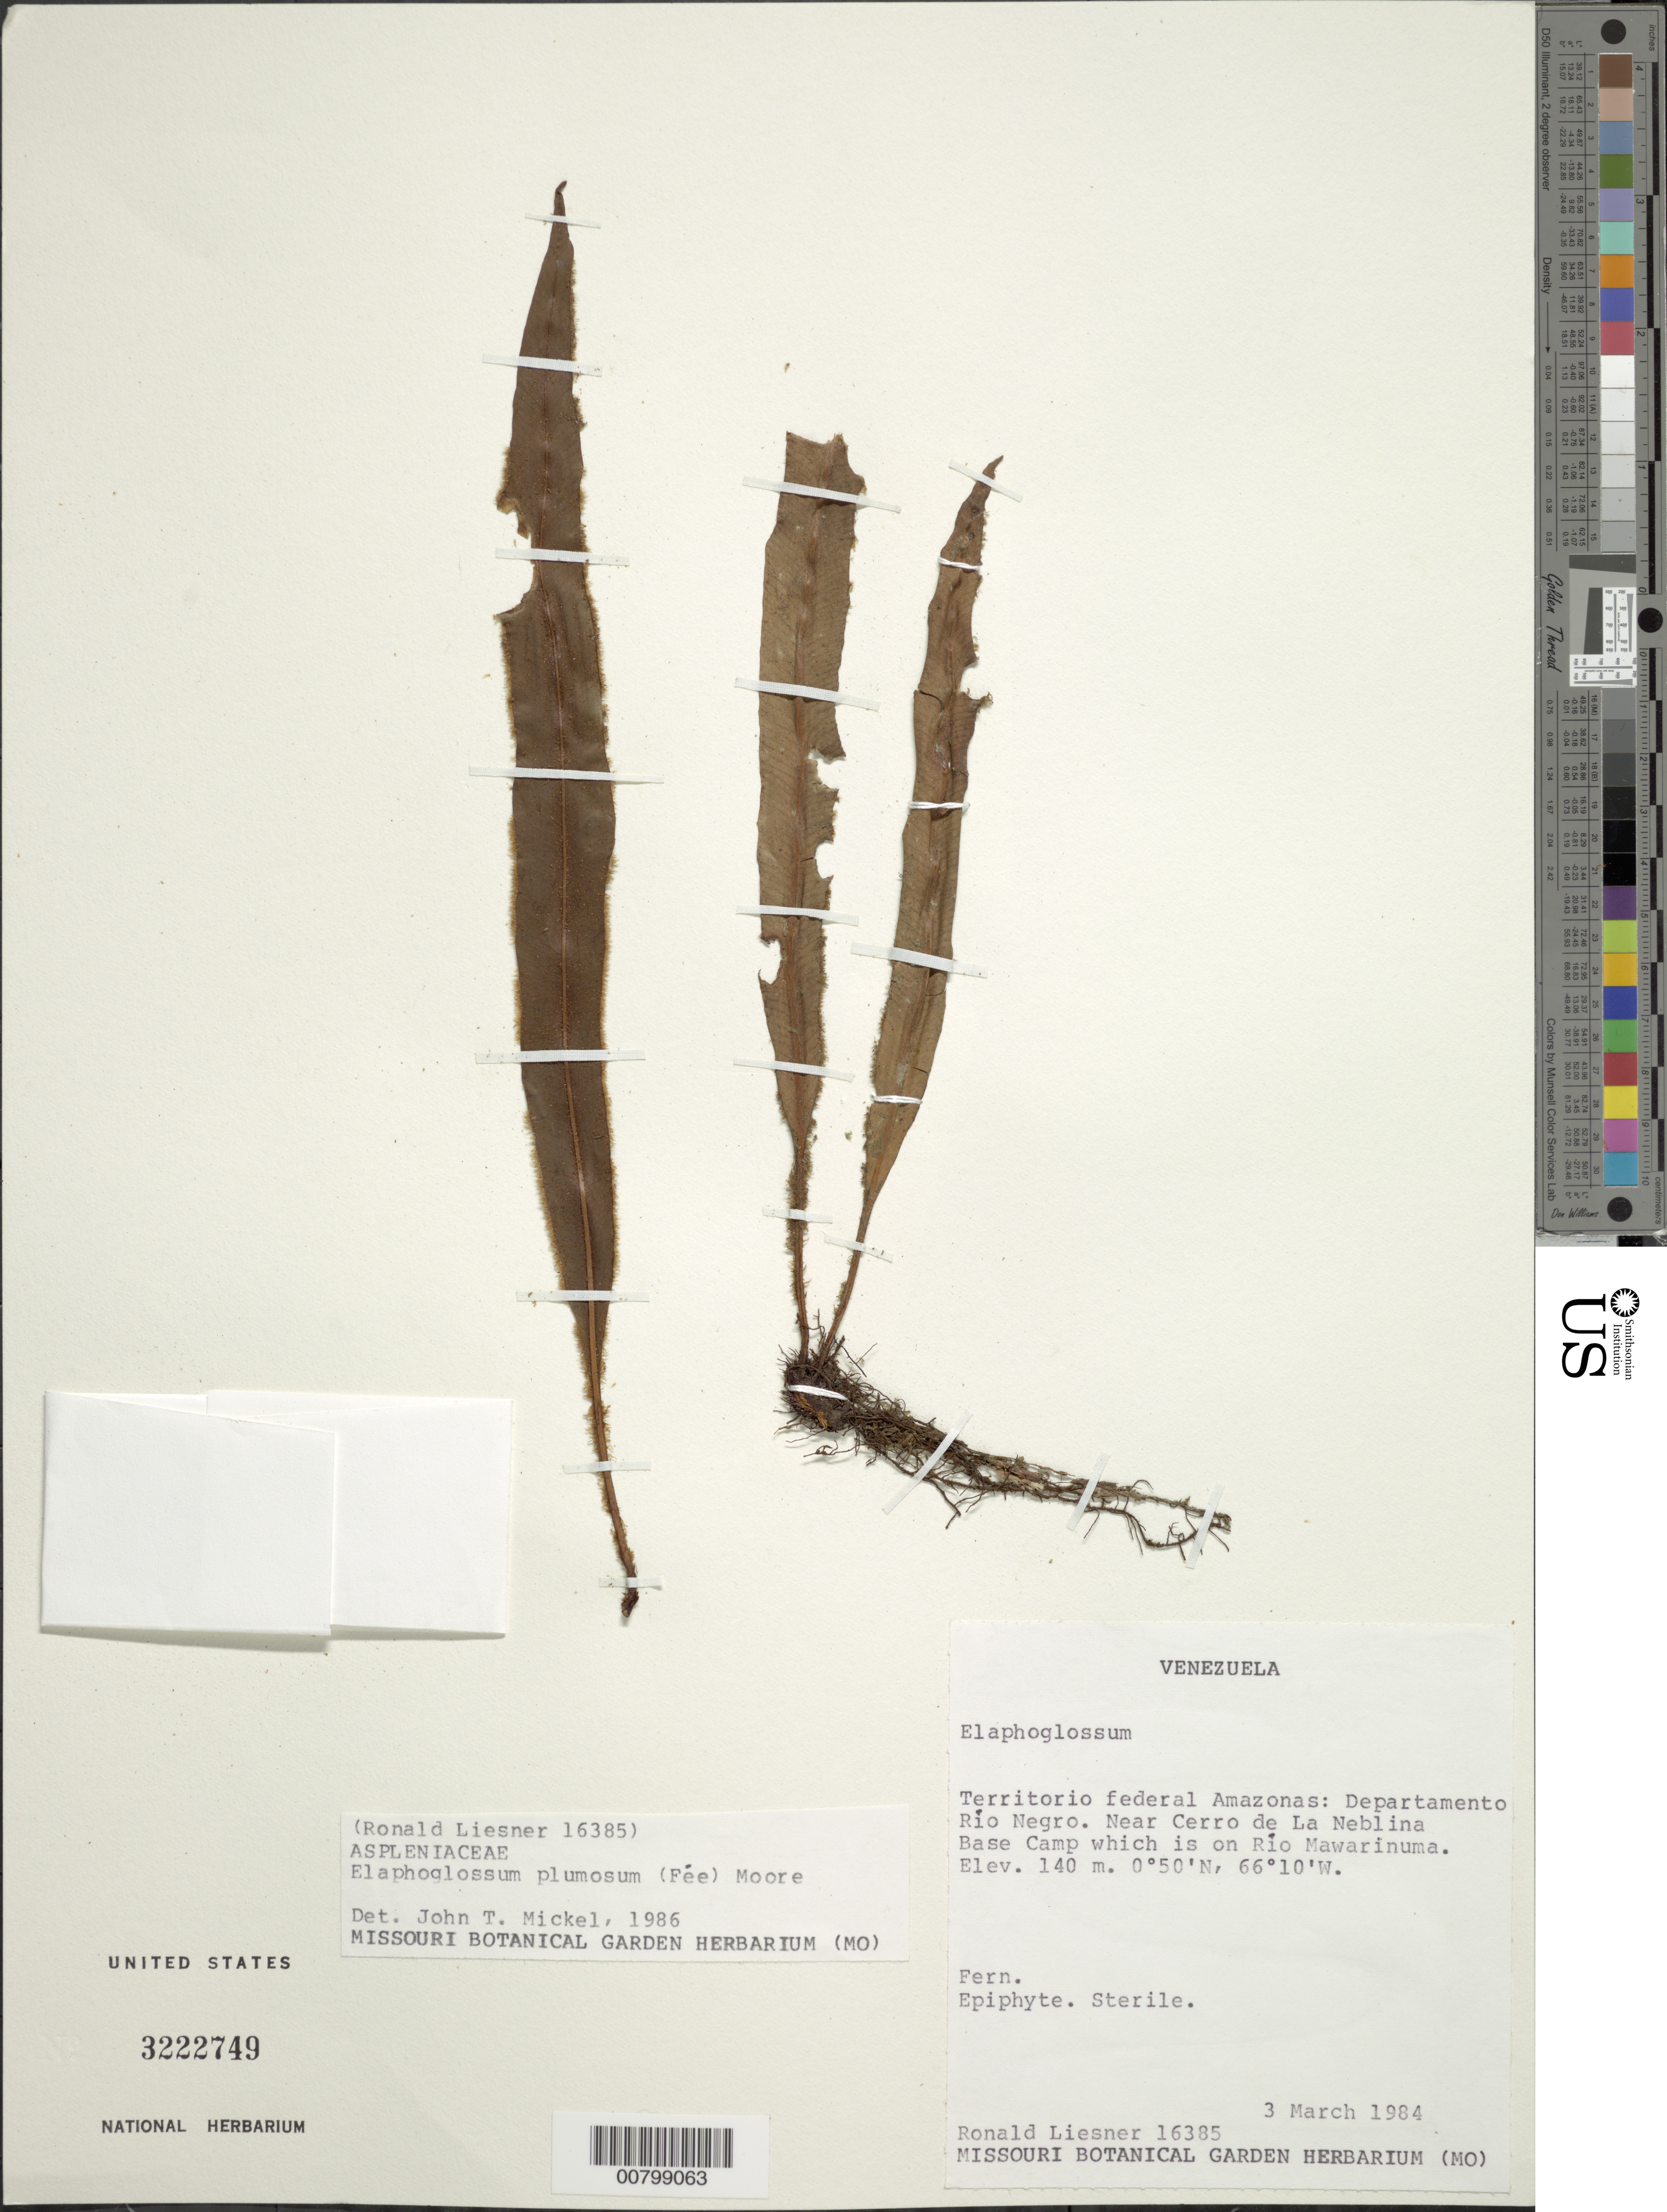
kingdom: Plantae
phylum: Tracheophyta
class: Polypodiopsida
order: Polypodiales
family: Dryopteridaceae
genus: Elaphoglossum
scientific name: Elaphoglossum plumosum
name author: (Fée) T. Moore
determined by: Mickel, J. T., (NY), New York Botanical Garden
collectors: R. L. Liesner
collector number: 16385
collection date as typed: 3-Mar-84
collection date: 1984-03-03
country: Venezuela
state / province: Amazonas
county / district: Río Negro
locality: Cerro de la Neblina Base Camp, Río Mawarinuma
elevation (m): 140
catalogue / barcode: US 3222749